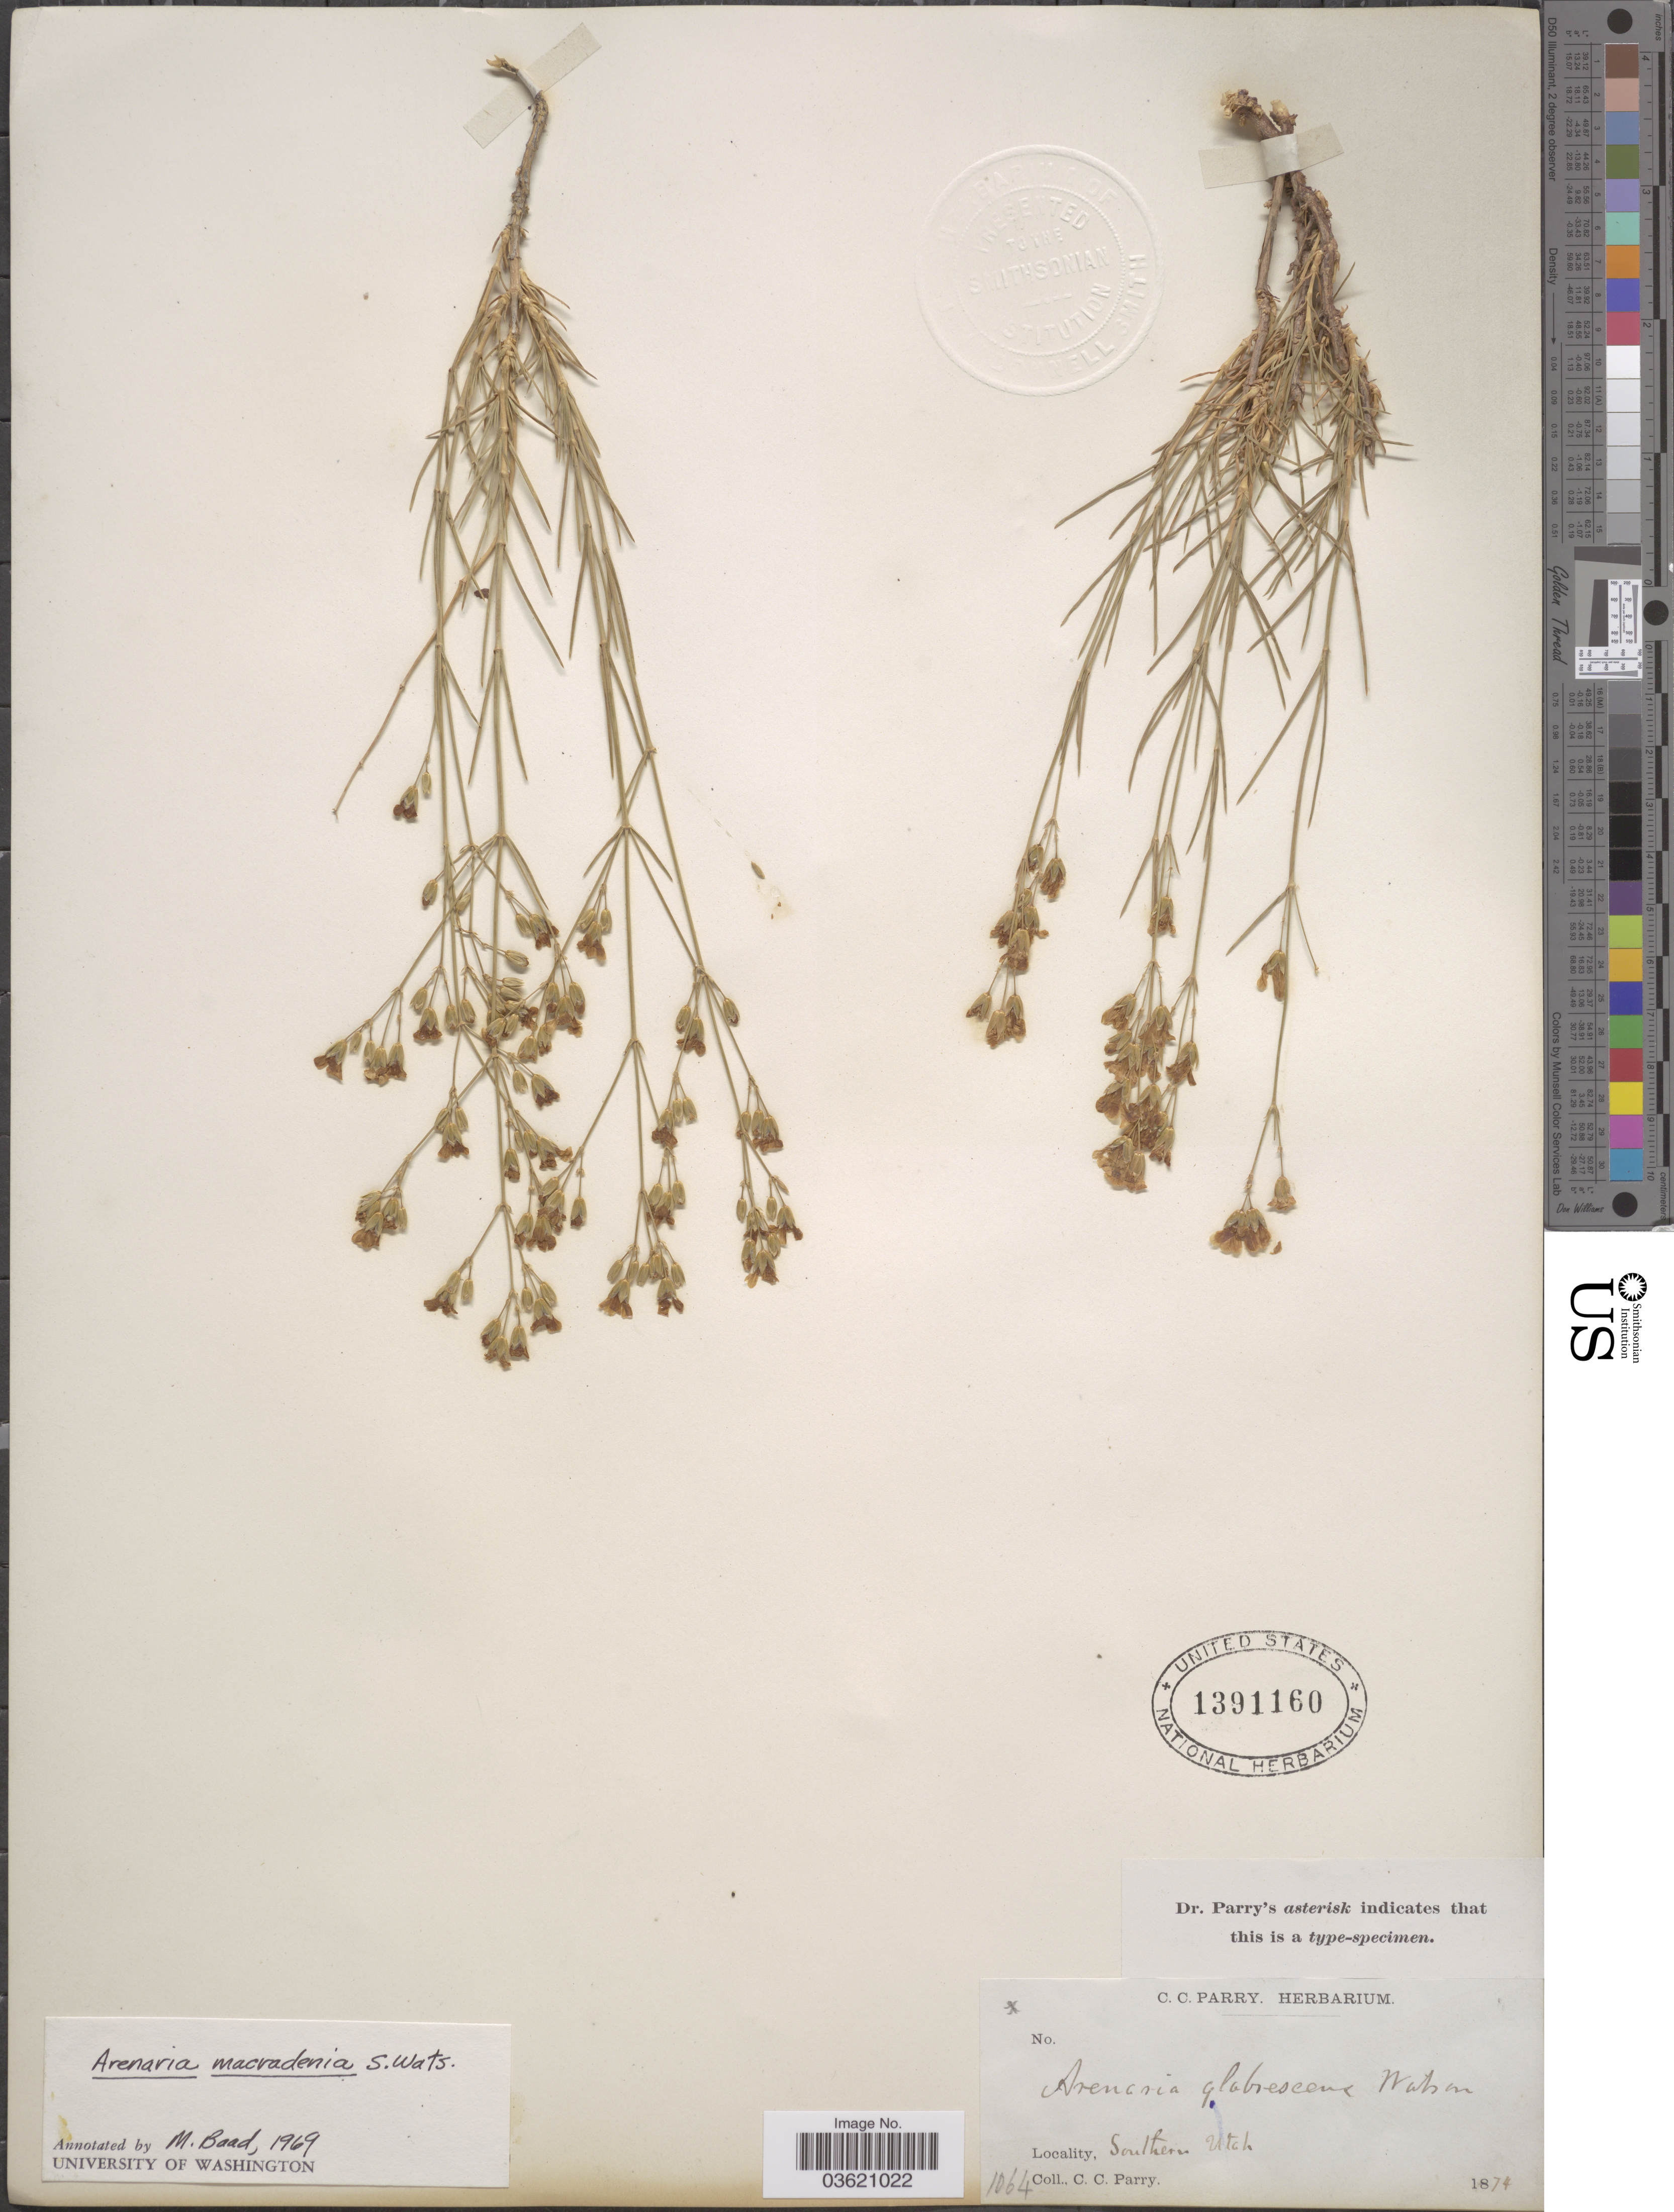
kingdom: Plantae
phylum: Tracheophyta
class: Magnoliopsida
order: Caryophyllales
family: Caryophyllaceae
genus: Eremogone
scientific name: Eremogone macradenia var. macradenia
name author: (S. Watson) Ikonn.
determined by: Strong, Mark T., (BOT), Smithsonian Institution - National Museum of Natural History (UNITED STATES)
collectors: C. C. Parry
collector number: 1064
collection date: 1874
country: United States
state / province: Utah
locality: Southern Utah.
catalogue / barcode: US 1391160